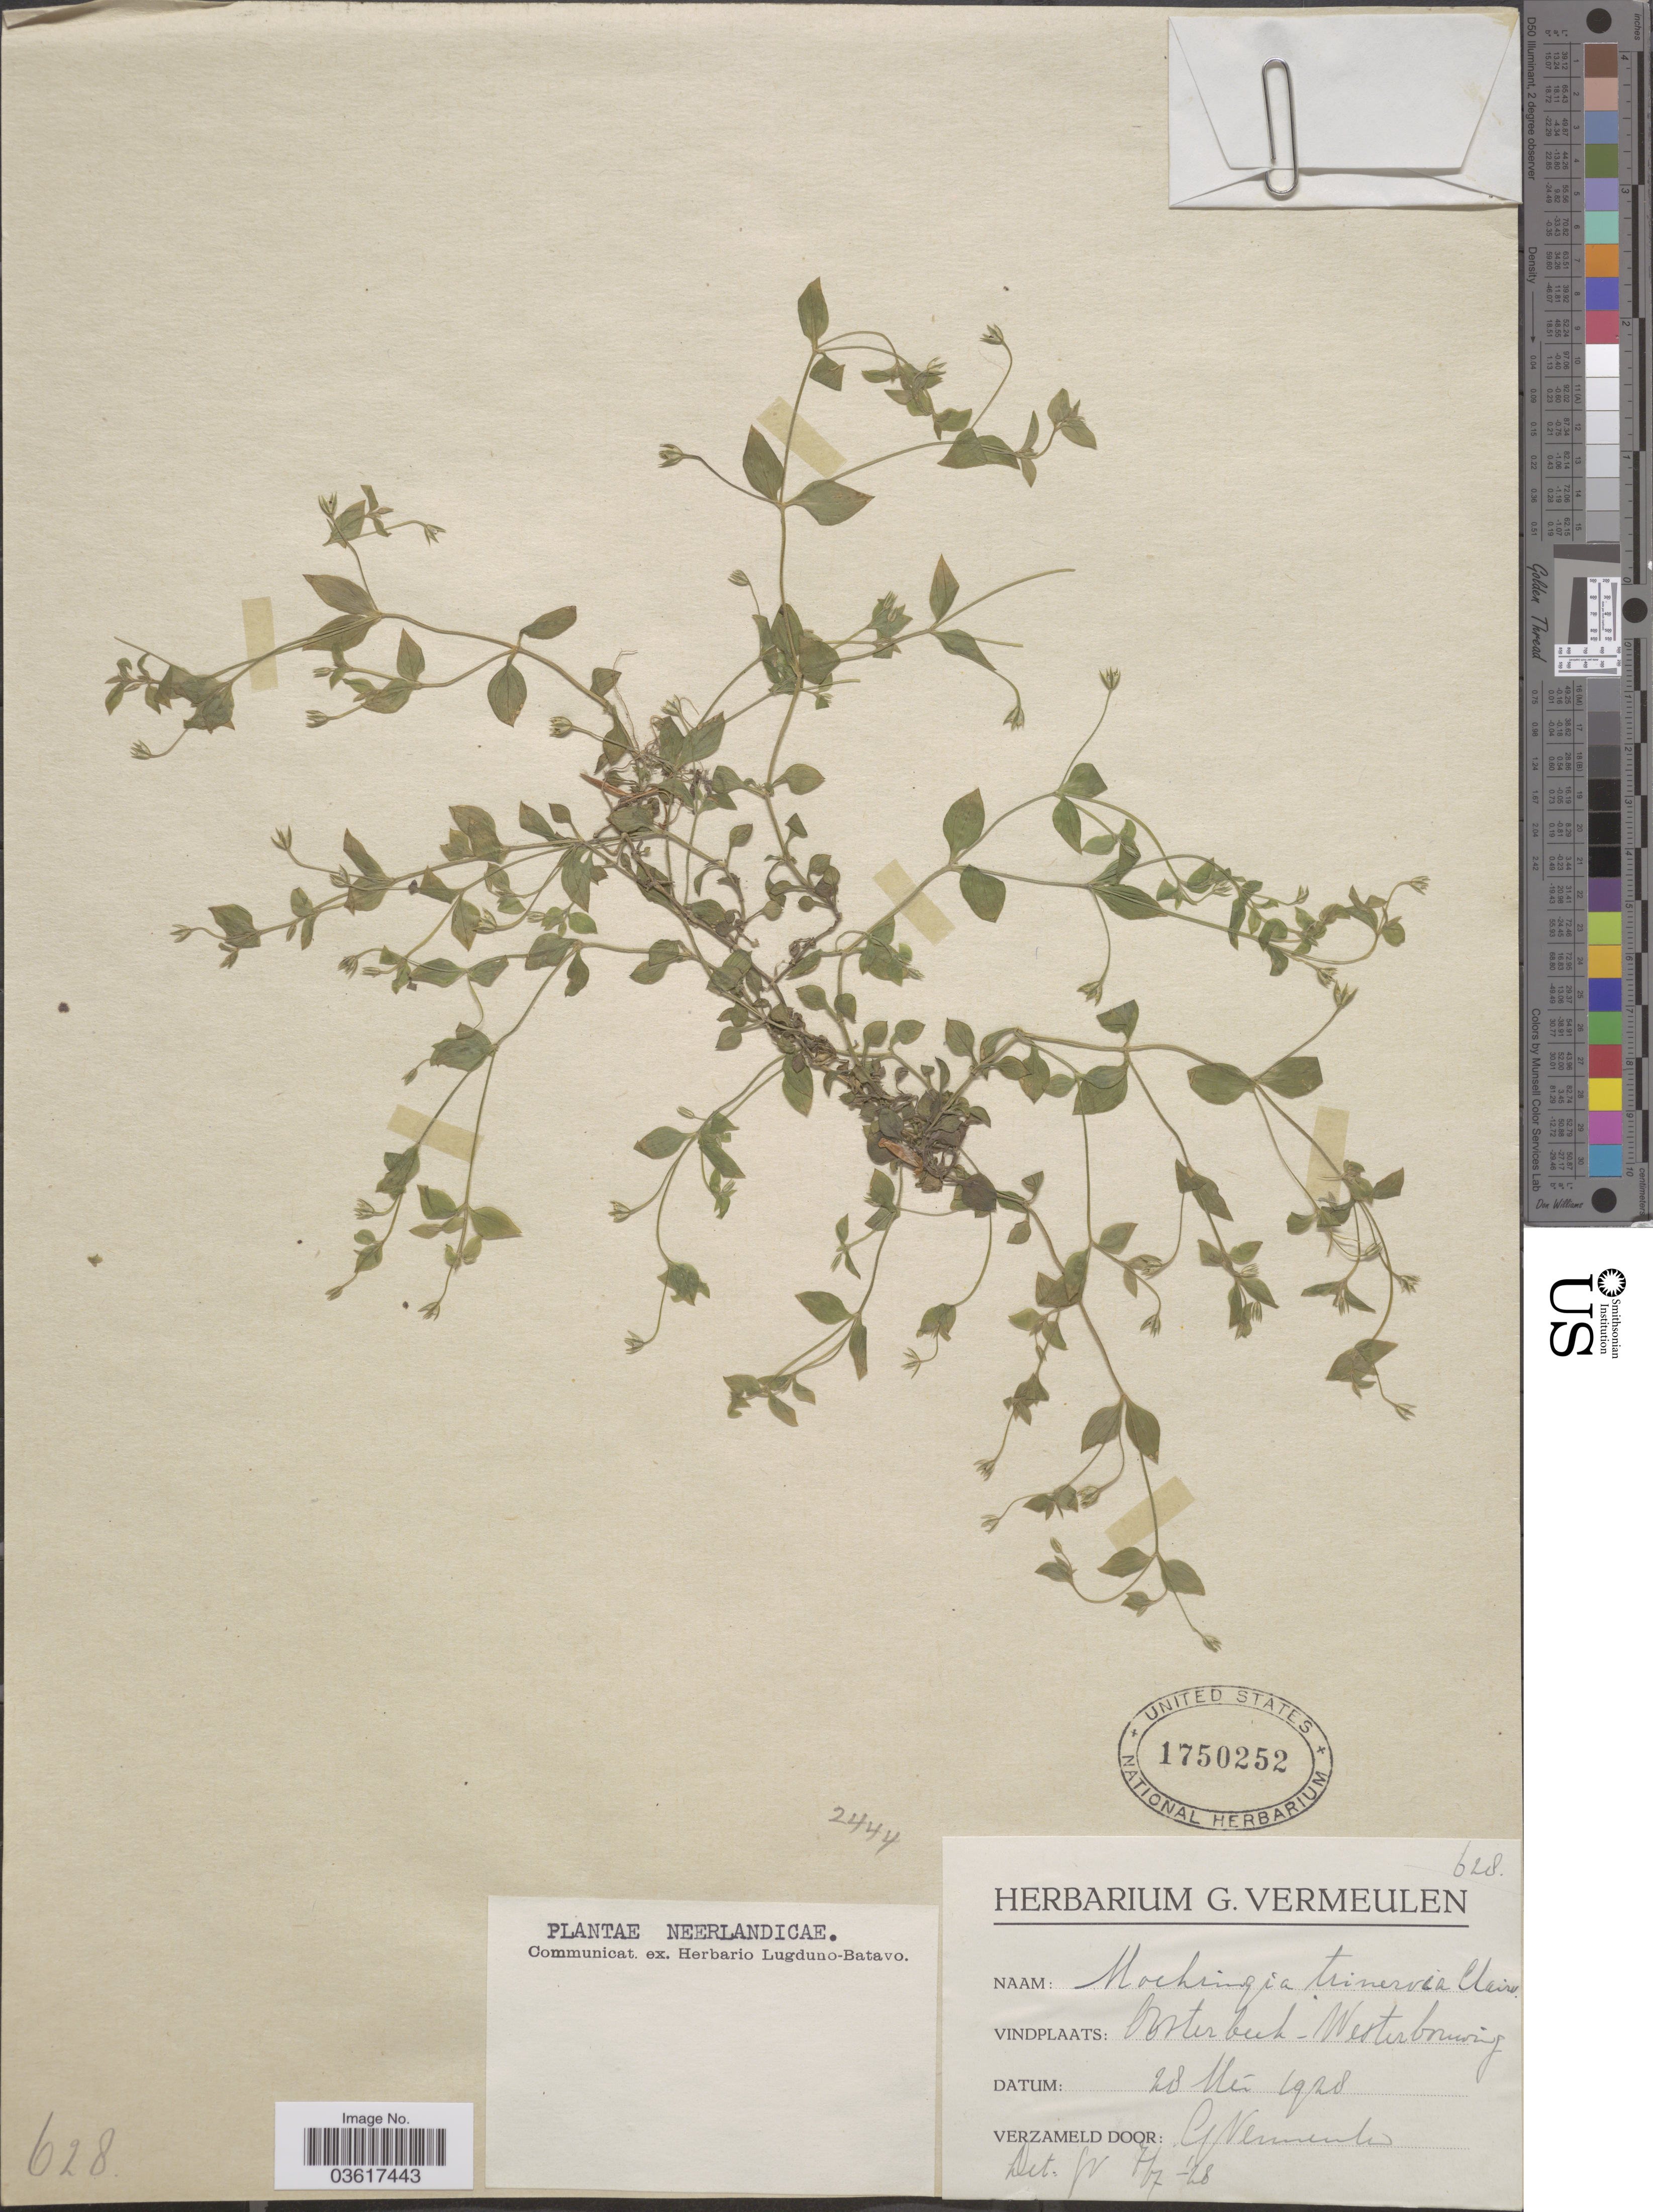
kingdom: Plantae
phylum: Tracheophyta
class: Magnoliopsida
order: Caryophyllales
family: Caryophyllaceae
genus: Moehringia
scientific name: Moehringia trinervia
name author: (L.) Clairv.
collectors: G. Vermeulen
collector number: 628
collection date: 1928-05-28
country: Netherlands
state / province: Gelderland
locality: Oosterbeek - Westerbouwing.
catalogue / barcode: US 1750252